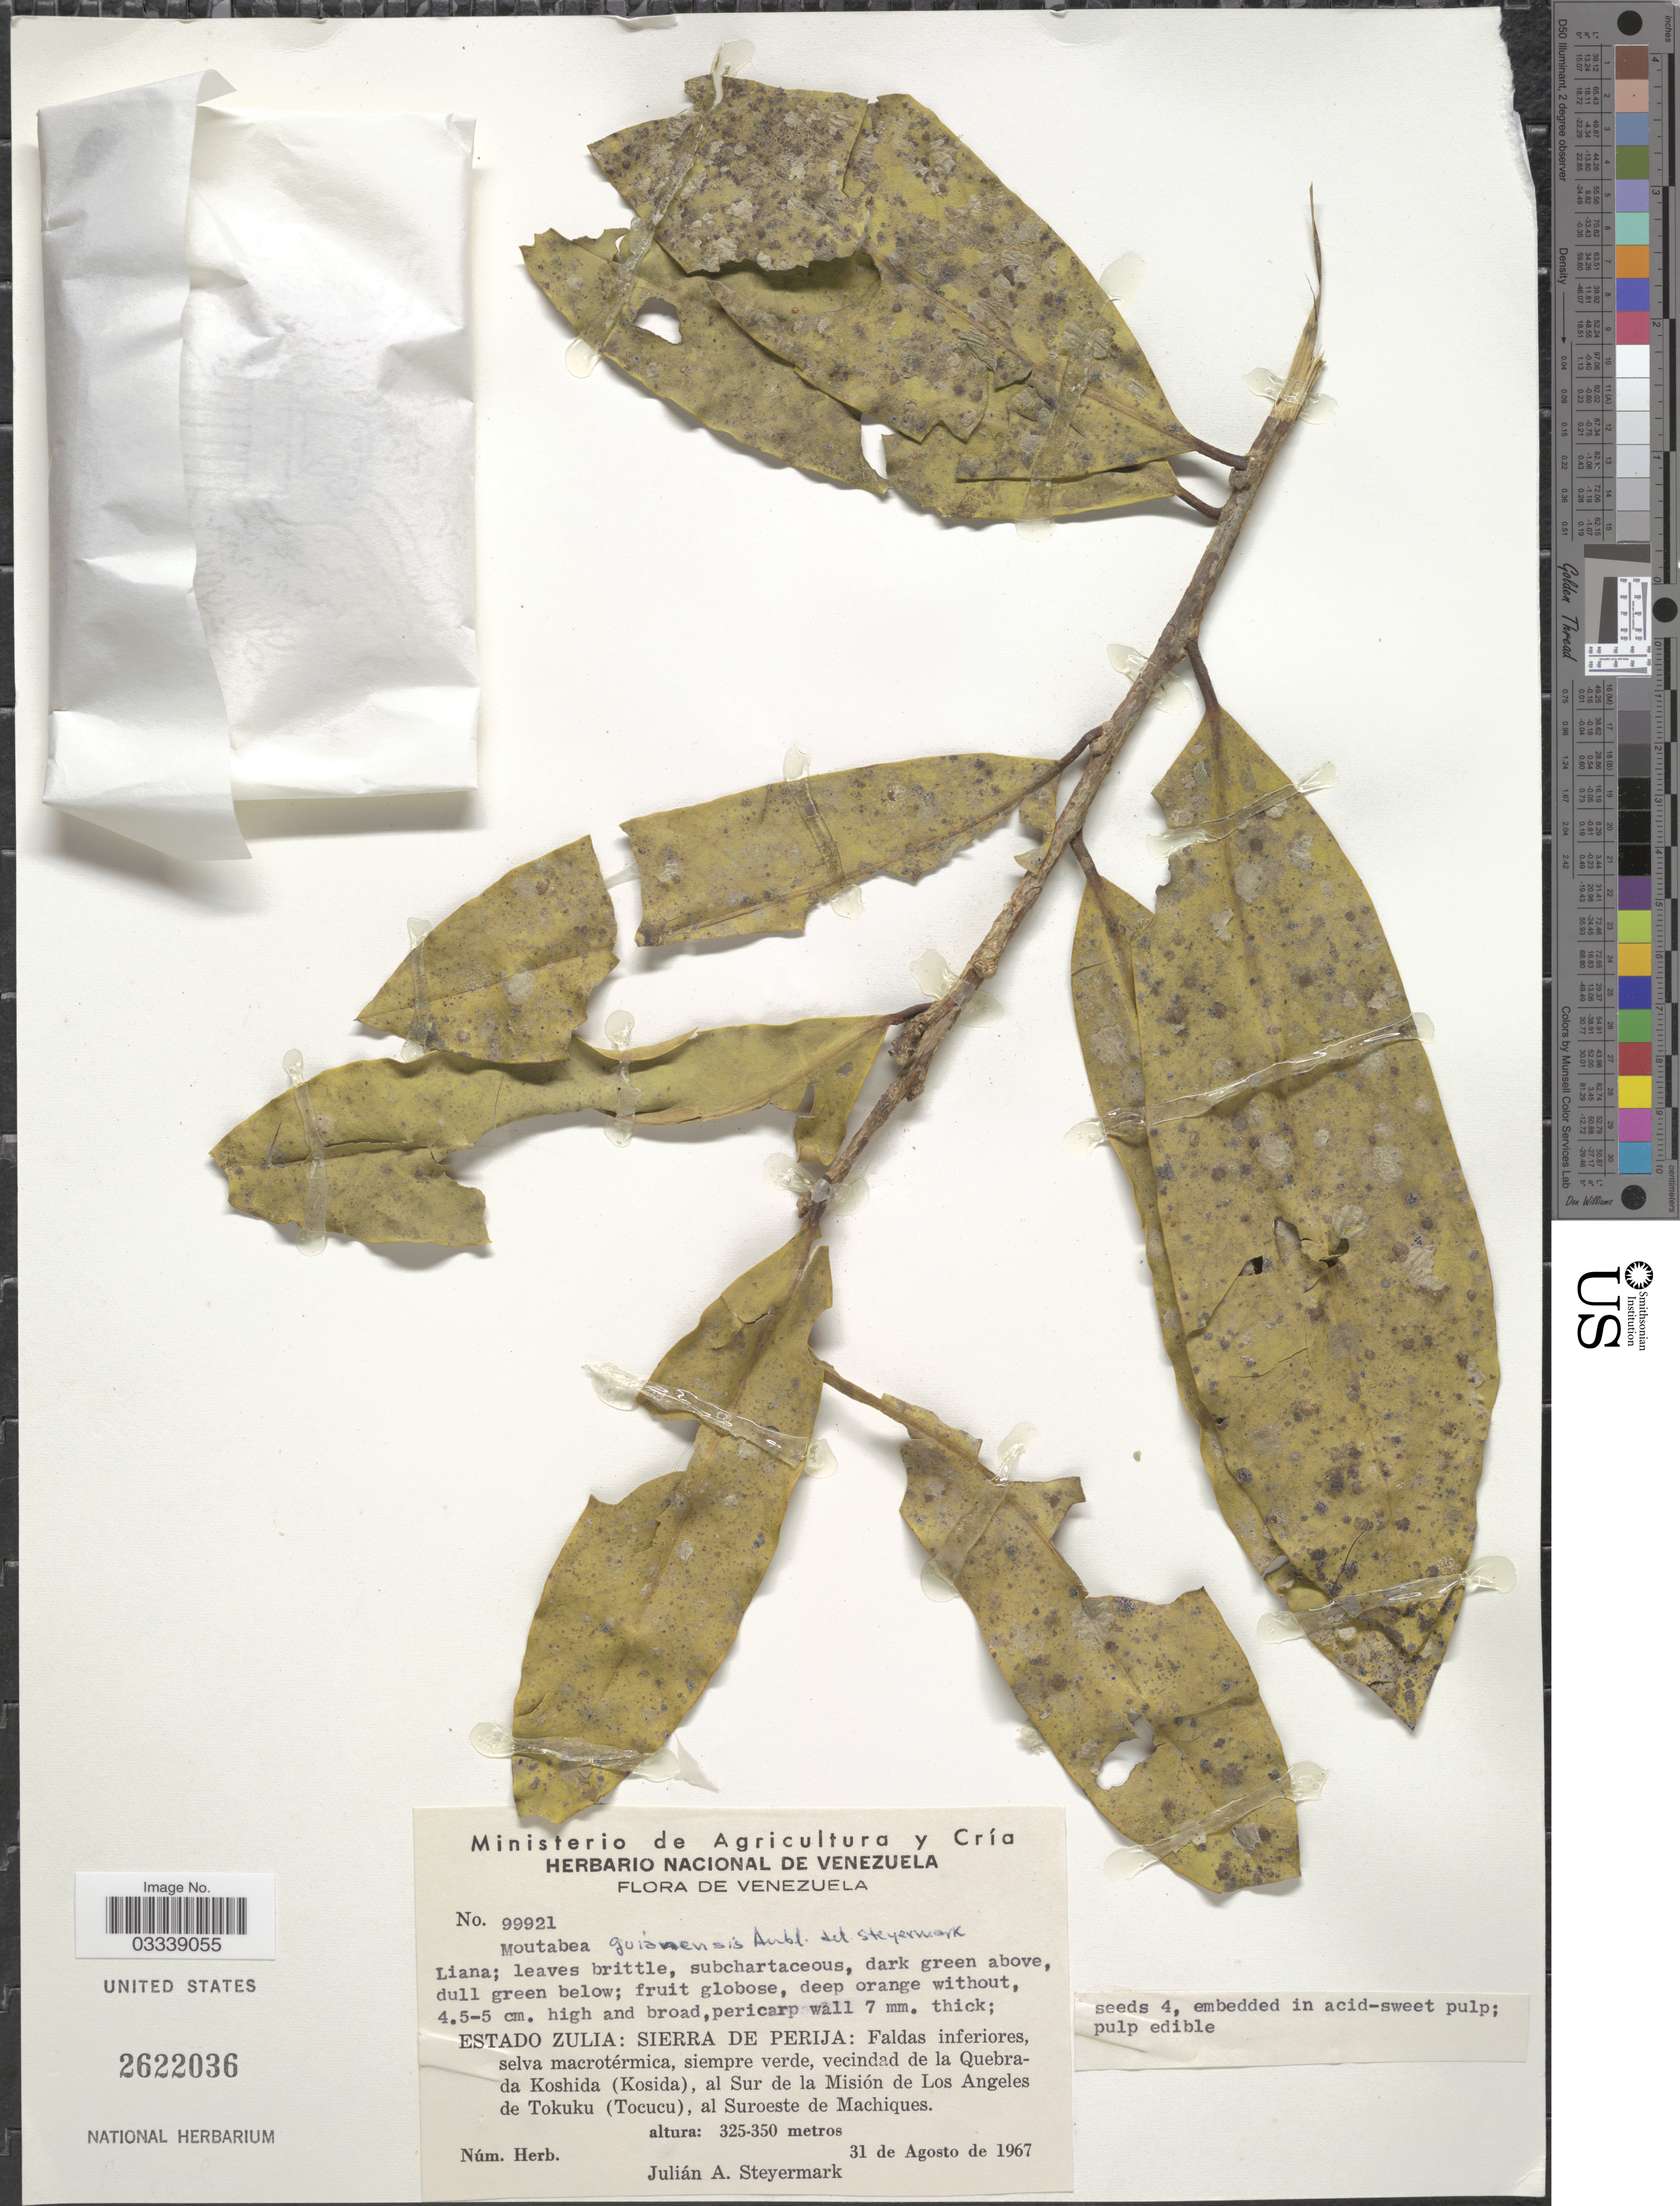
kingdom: Plantae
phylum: Tracheophyta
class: Magnoliopsida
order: Fabales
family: Polygalaceae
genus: Moutabea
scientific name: Moutabea guianensis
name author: Aubl.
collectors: J. Steyermark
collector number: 99921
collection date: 1967-08-31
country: Venezuela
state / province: Zulia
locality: Sierra de Perija: Faldas inferiores selva macrotérmica, siempre verde, vecindad de la Quebrada Koshida (Kosida), al Sur de la Misión de Los Angeles de Tokuku (Tocucu), al Suroeste de Machiques.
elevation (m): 325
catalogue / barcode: US 2622036